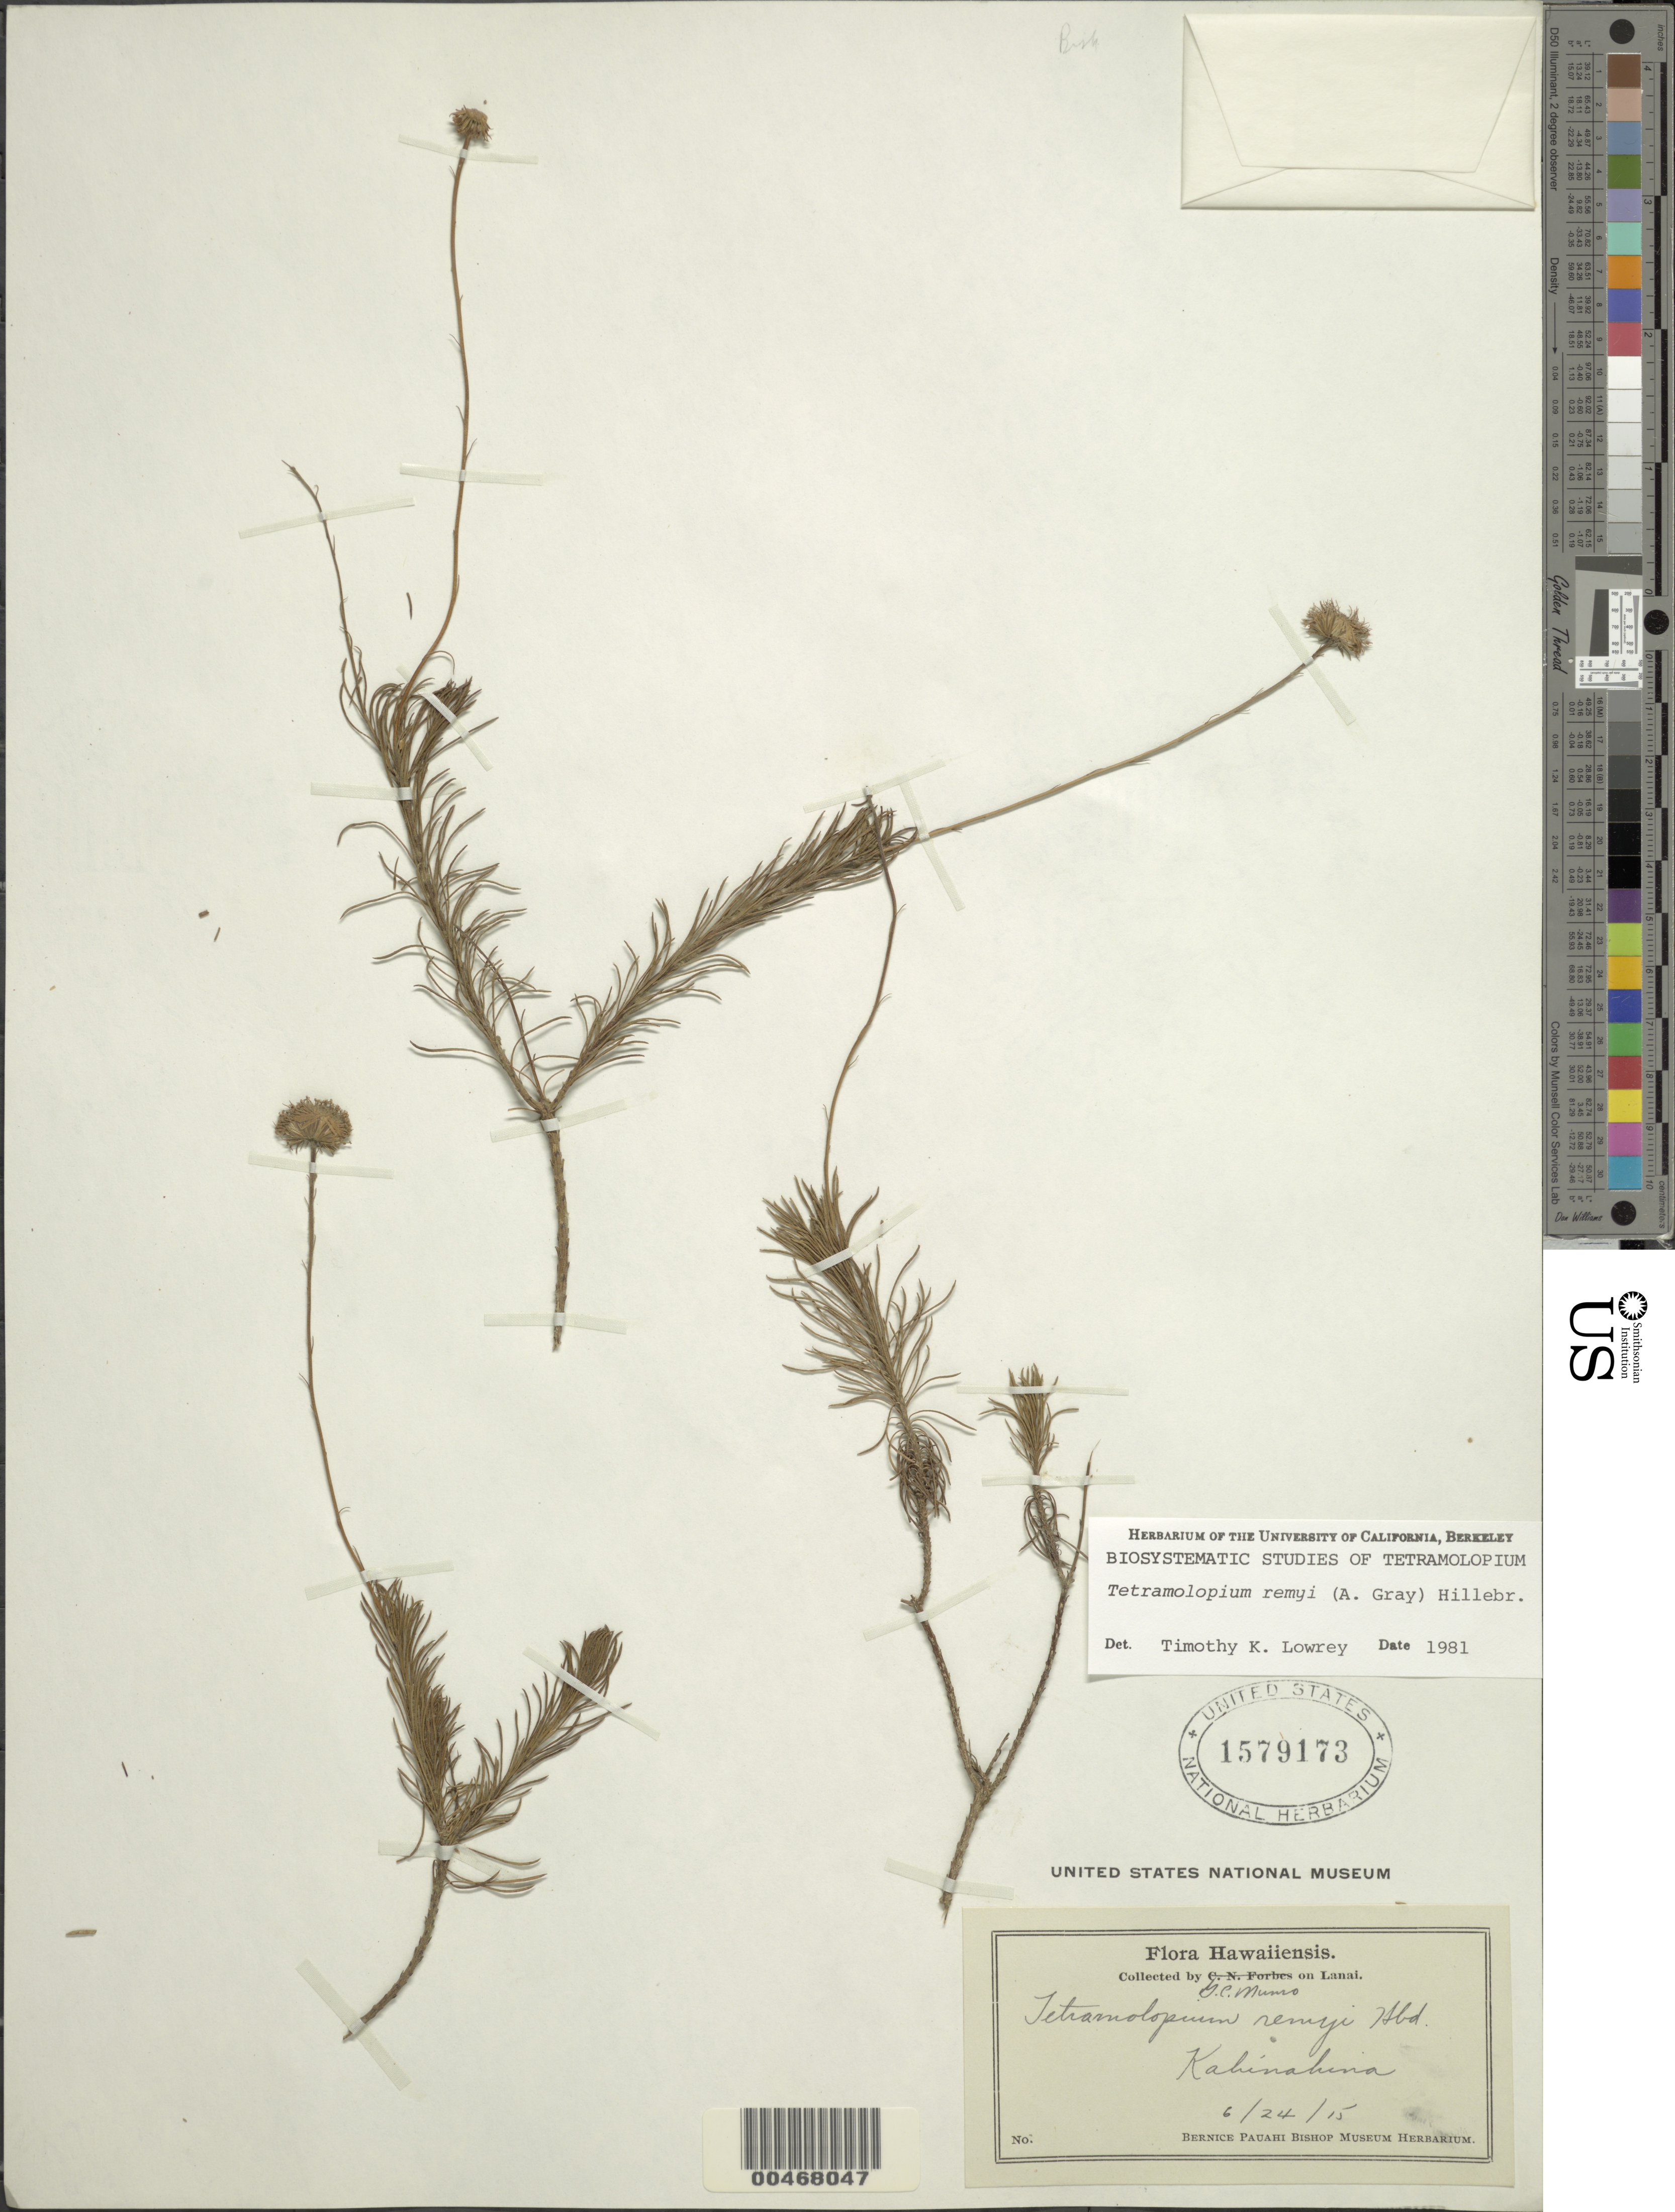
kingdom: Plantae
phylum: Tracheophyta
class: Magnoliopsida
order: Asterales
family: Asteraceae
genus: Tetramolopium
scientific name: Tetramolopium remyi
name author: (A. Gray) Hillebr.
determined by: Lowrey, T. K.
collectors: G. C. Munro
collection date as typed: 24 Jun 1915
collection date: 1915-06-24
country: United States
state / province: Hawaii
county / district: Maui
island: Lana'i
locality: Kahinahina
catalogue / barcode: US 1579173